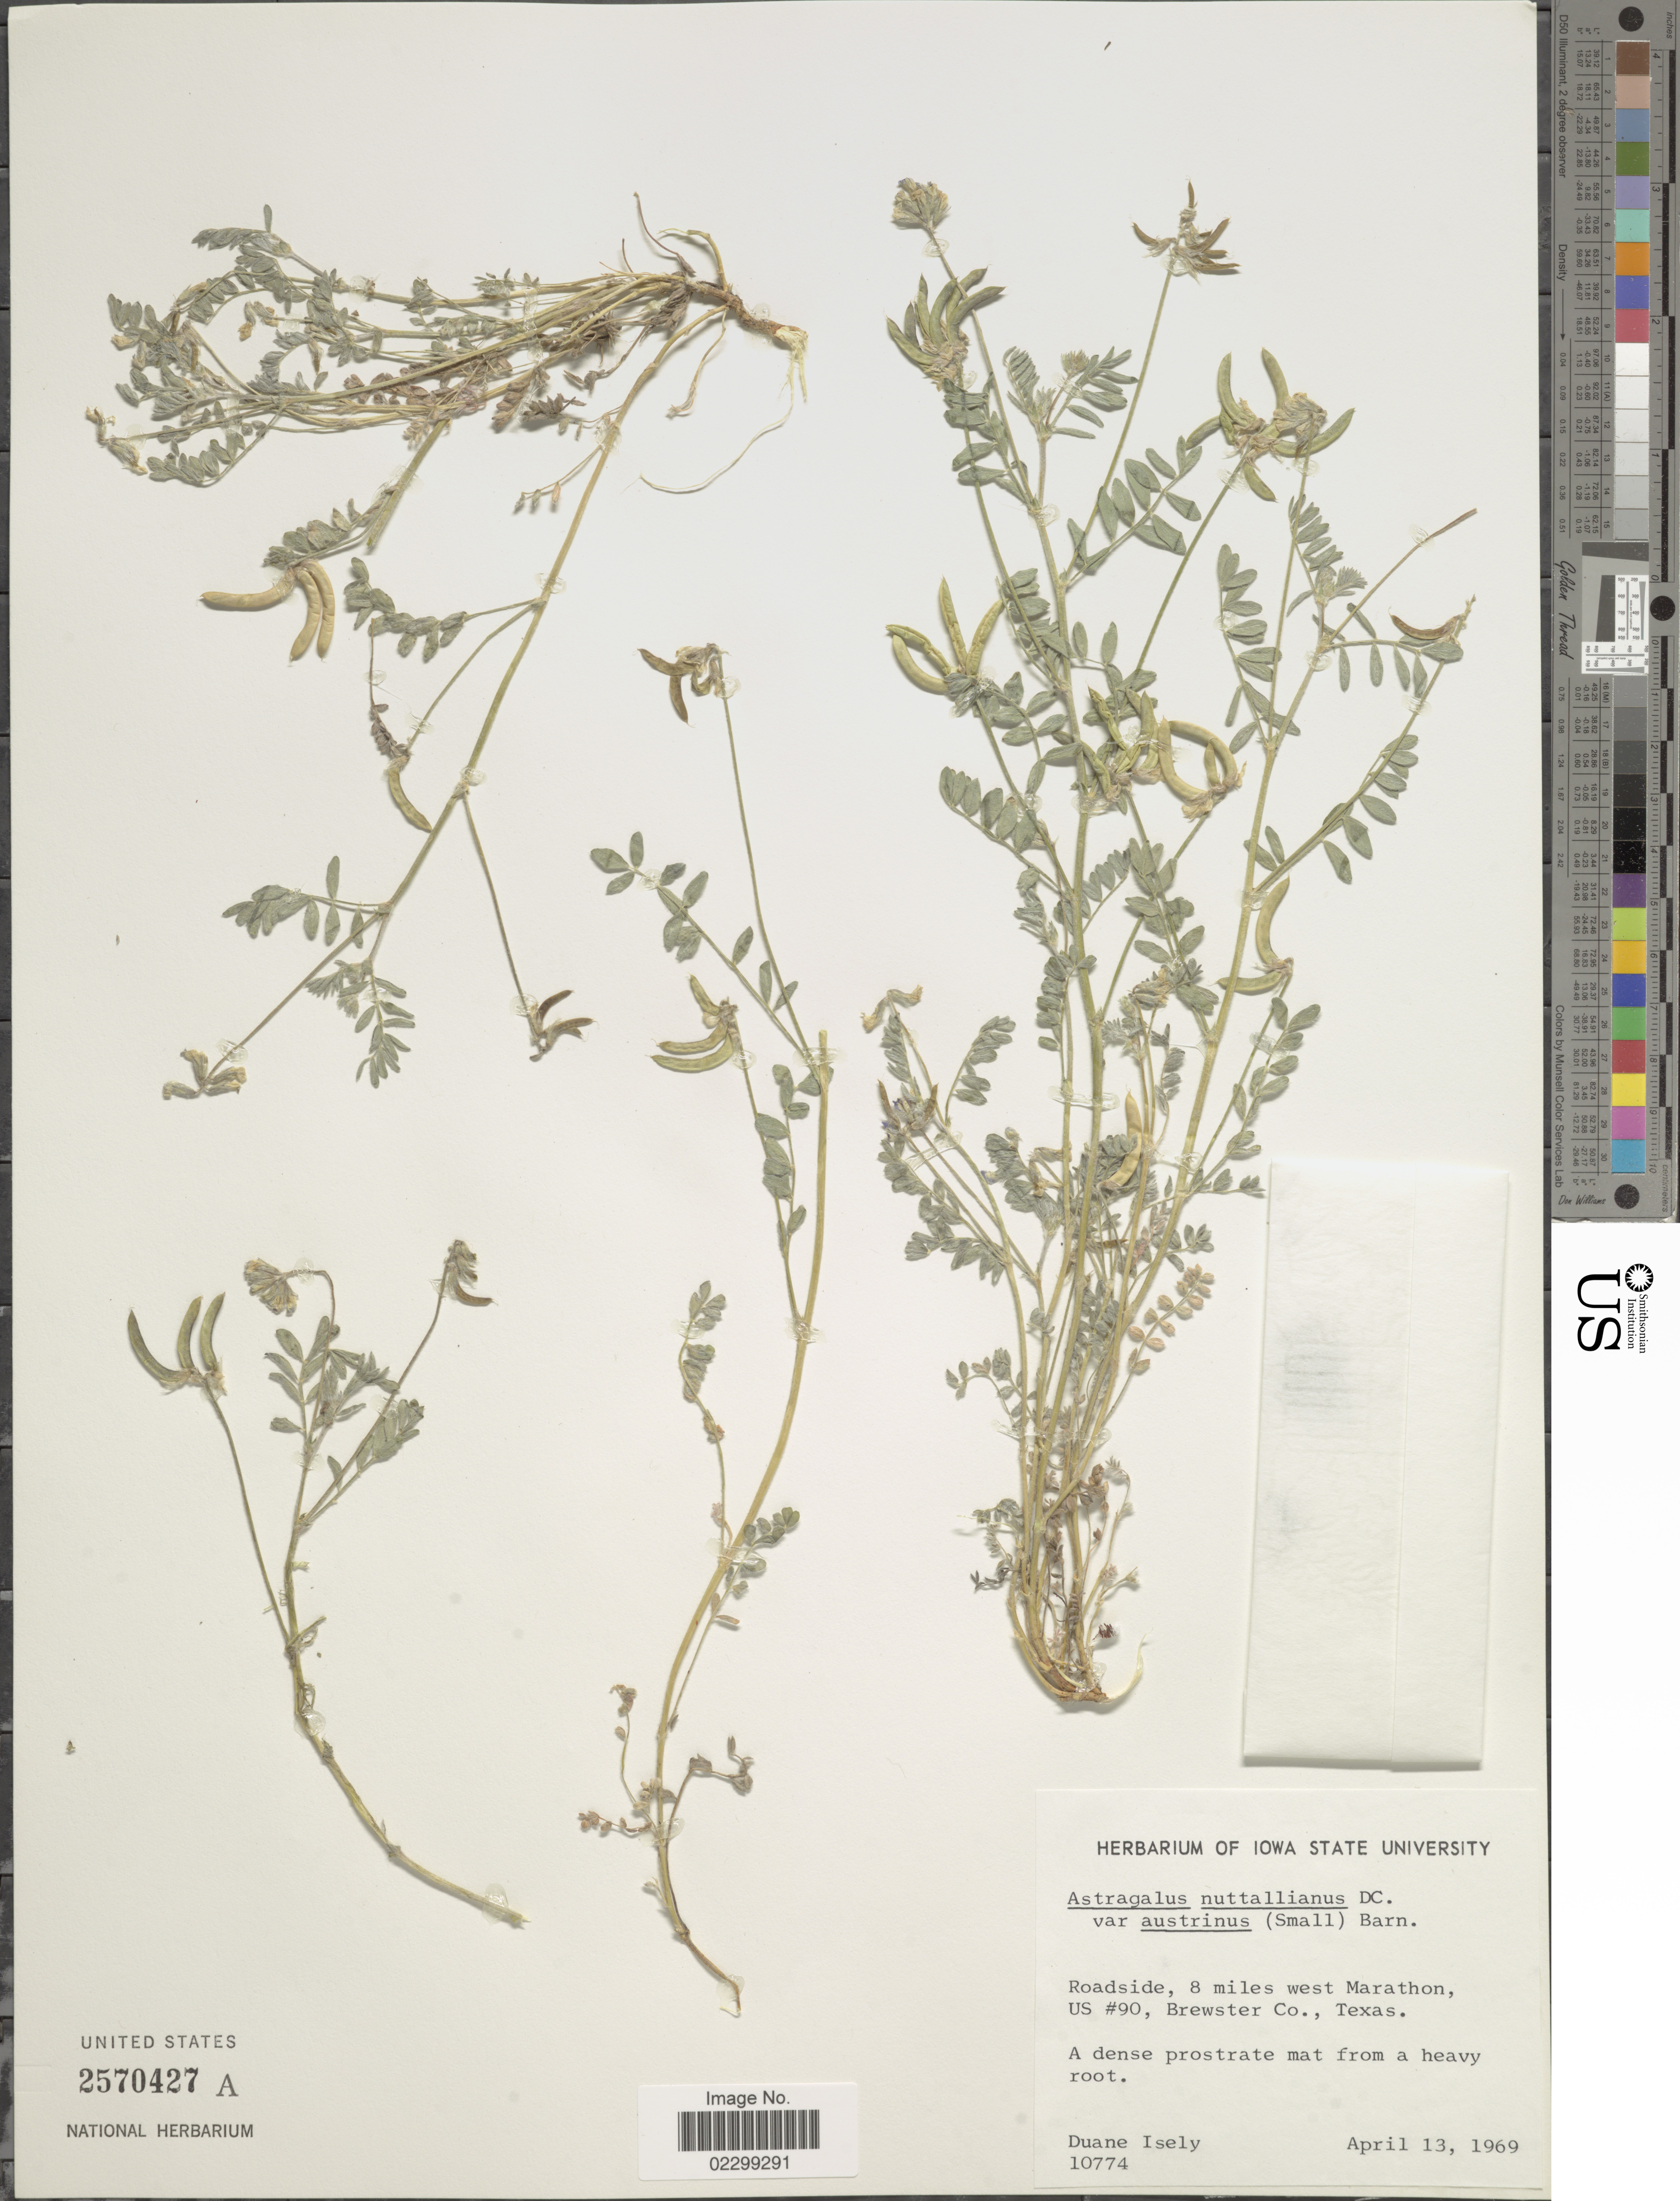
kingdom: Plantae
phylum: Tracheophyta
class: Magnoliopsida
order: Fabales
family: Fabaceae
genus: Astragalus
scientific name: Astragalus austrinus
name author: (Small) O.E. Schulz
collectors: D. Isley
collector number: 10774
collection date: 1969-04-13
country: United States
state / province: Texas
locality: Roadside, 8 miles west Marathon, US #90, Brewster Co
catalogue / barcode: US 2570427